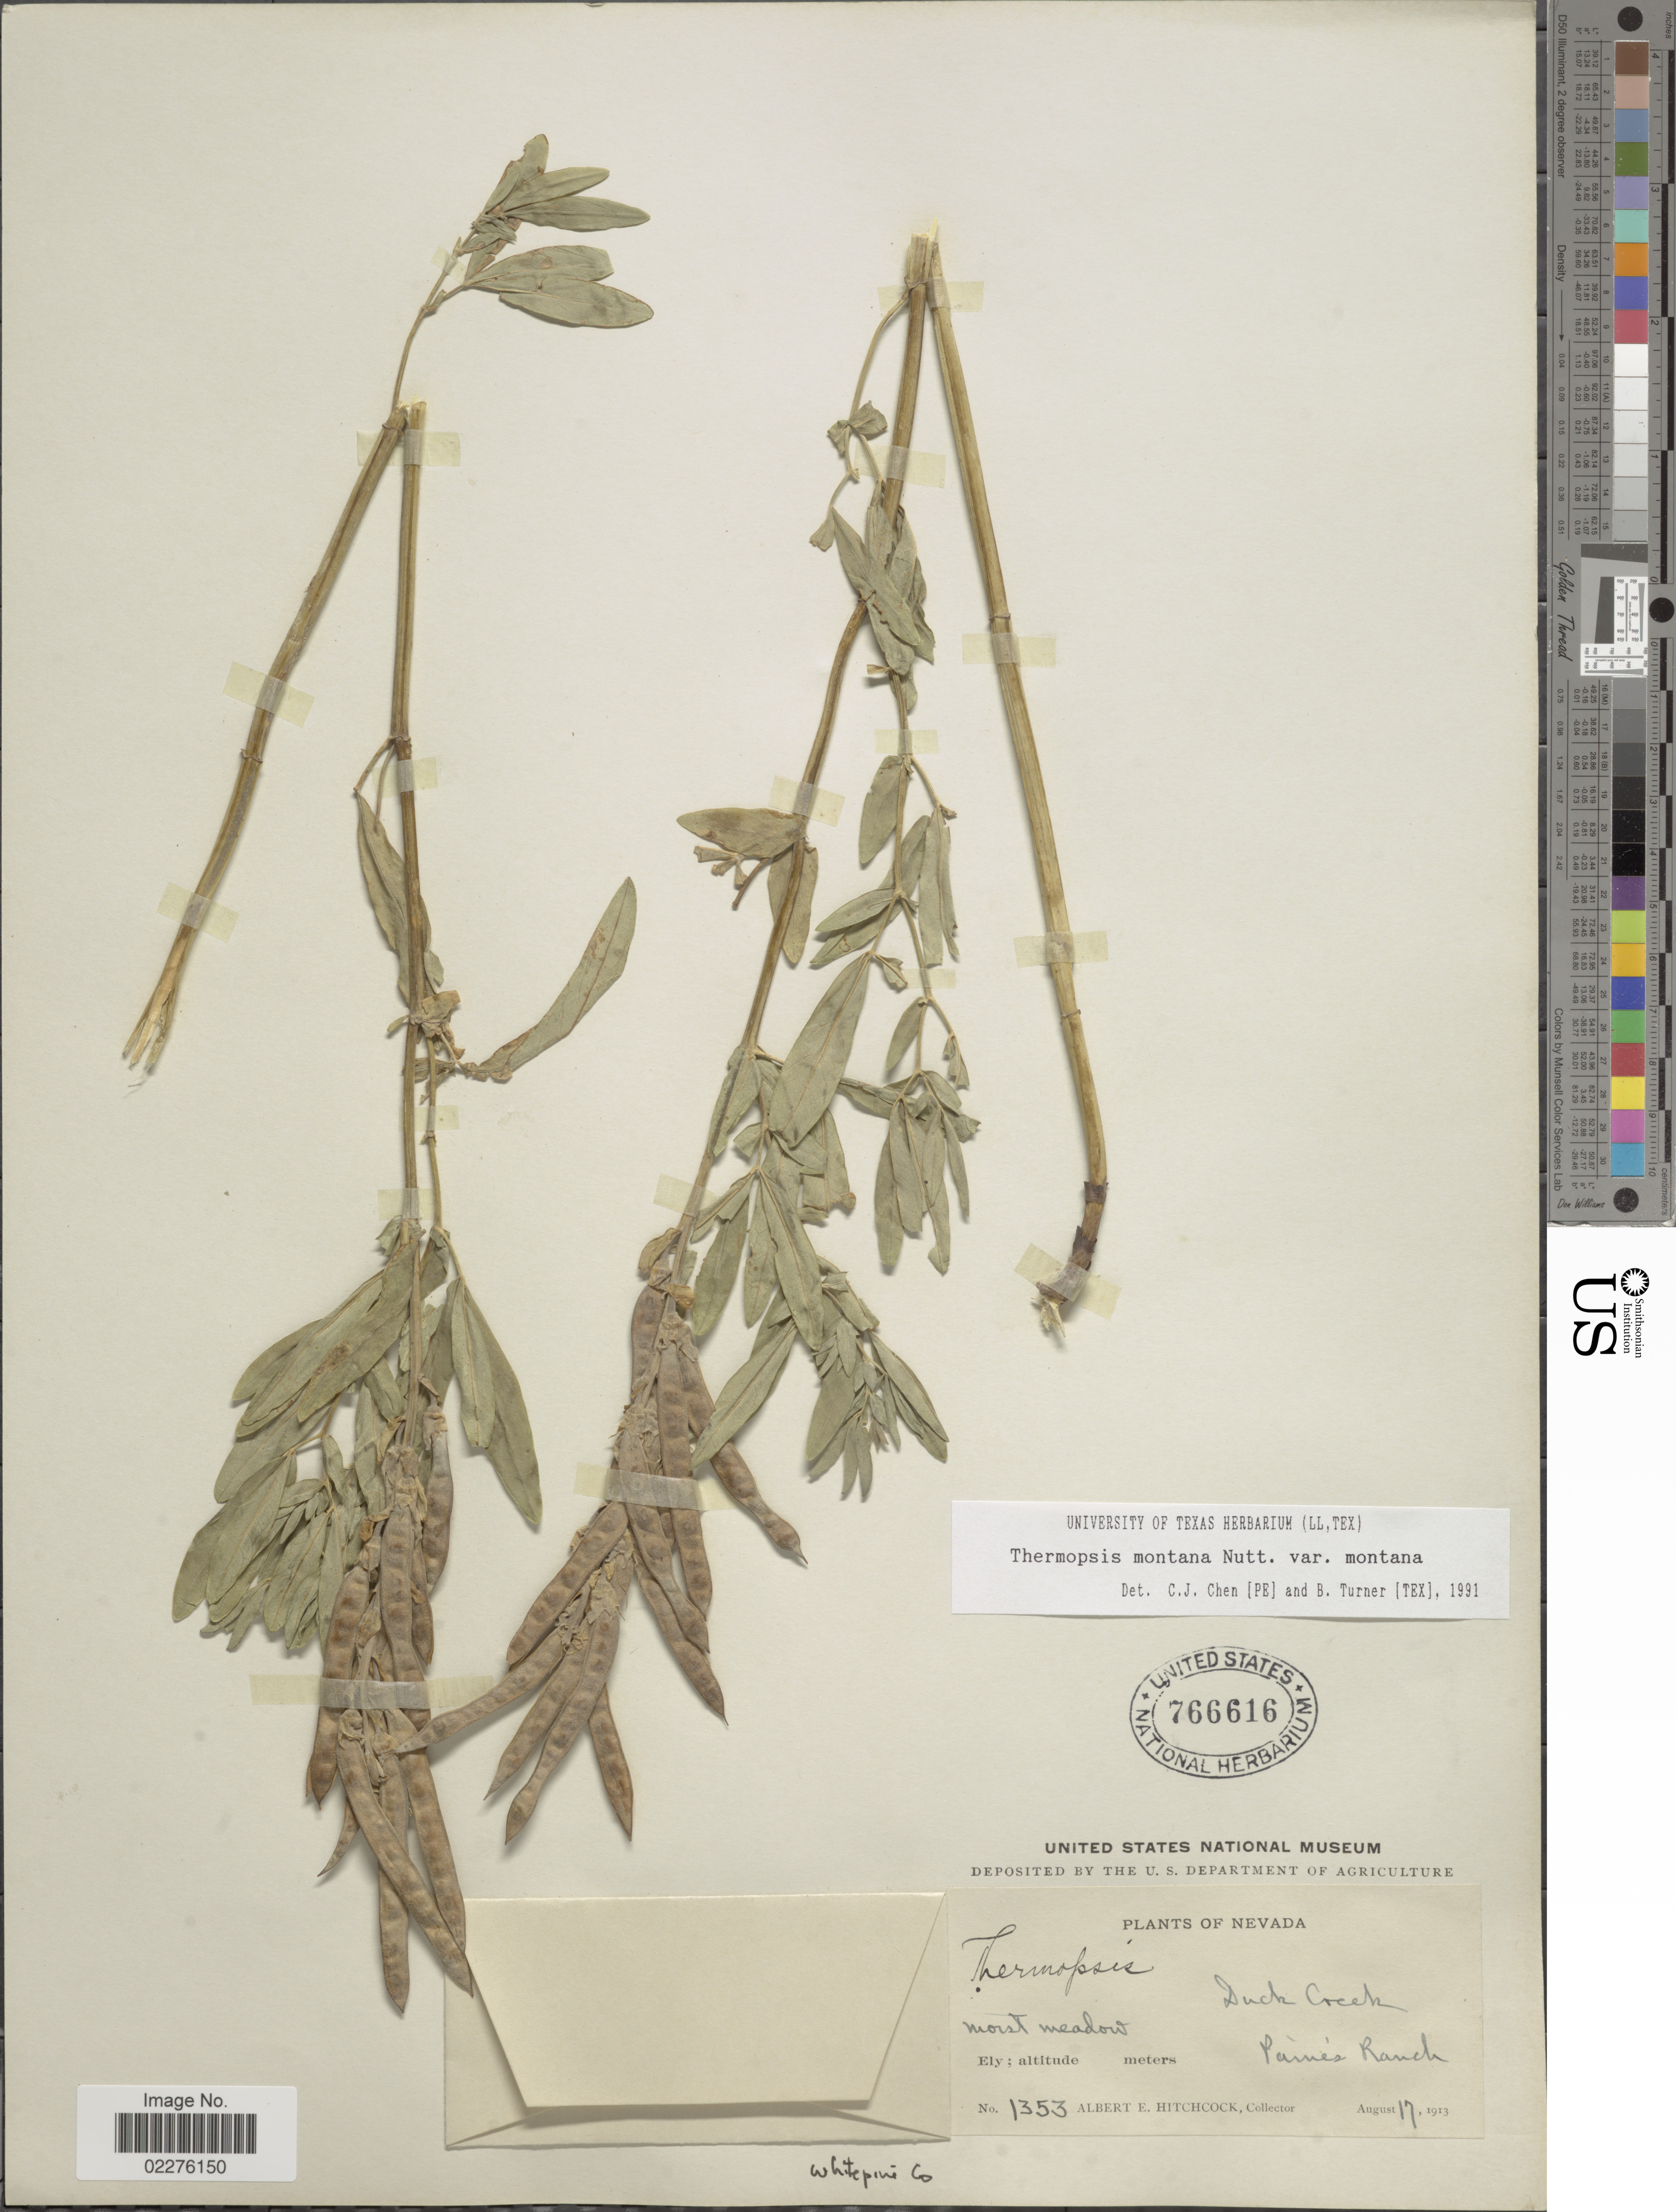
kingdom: Plantae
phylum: Tracheophyta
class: Magnoliopsida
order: Fabales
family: Fabaceae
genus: Thermopsis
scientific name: Thermopsis montana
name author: Nutt.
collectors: A. S. Hitchcock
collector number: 1353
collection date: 1913-08-17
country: United States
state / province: Nevada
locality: Moist meadow, Duck Creek, Paines Ranch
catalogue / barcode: US 766616